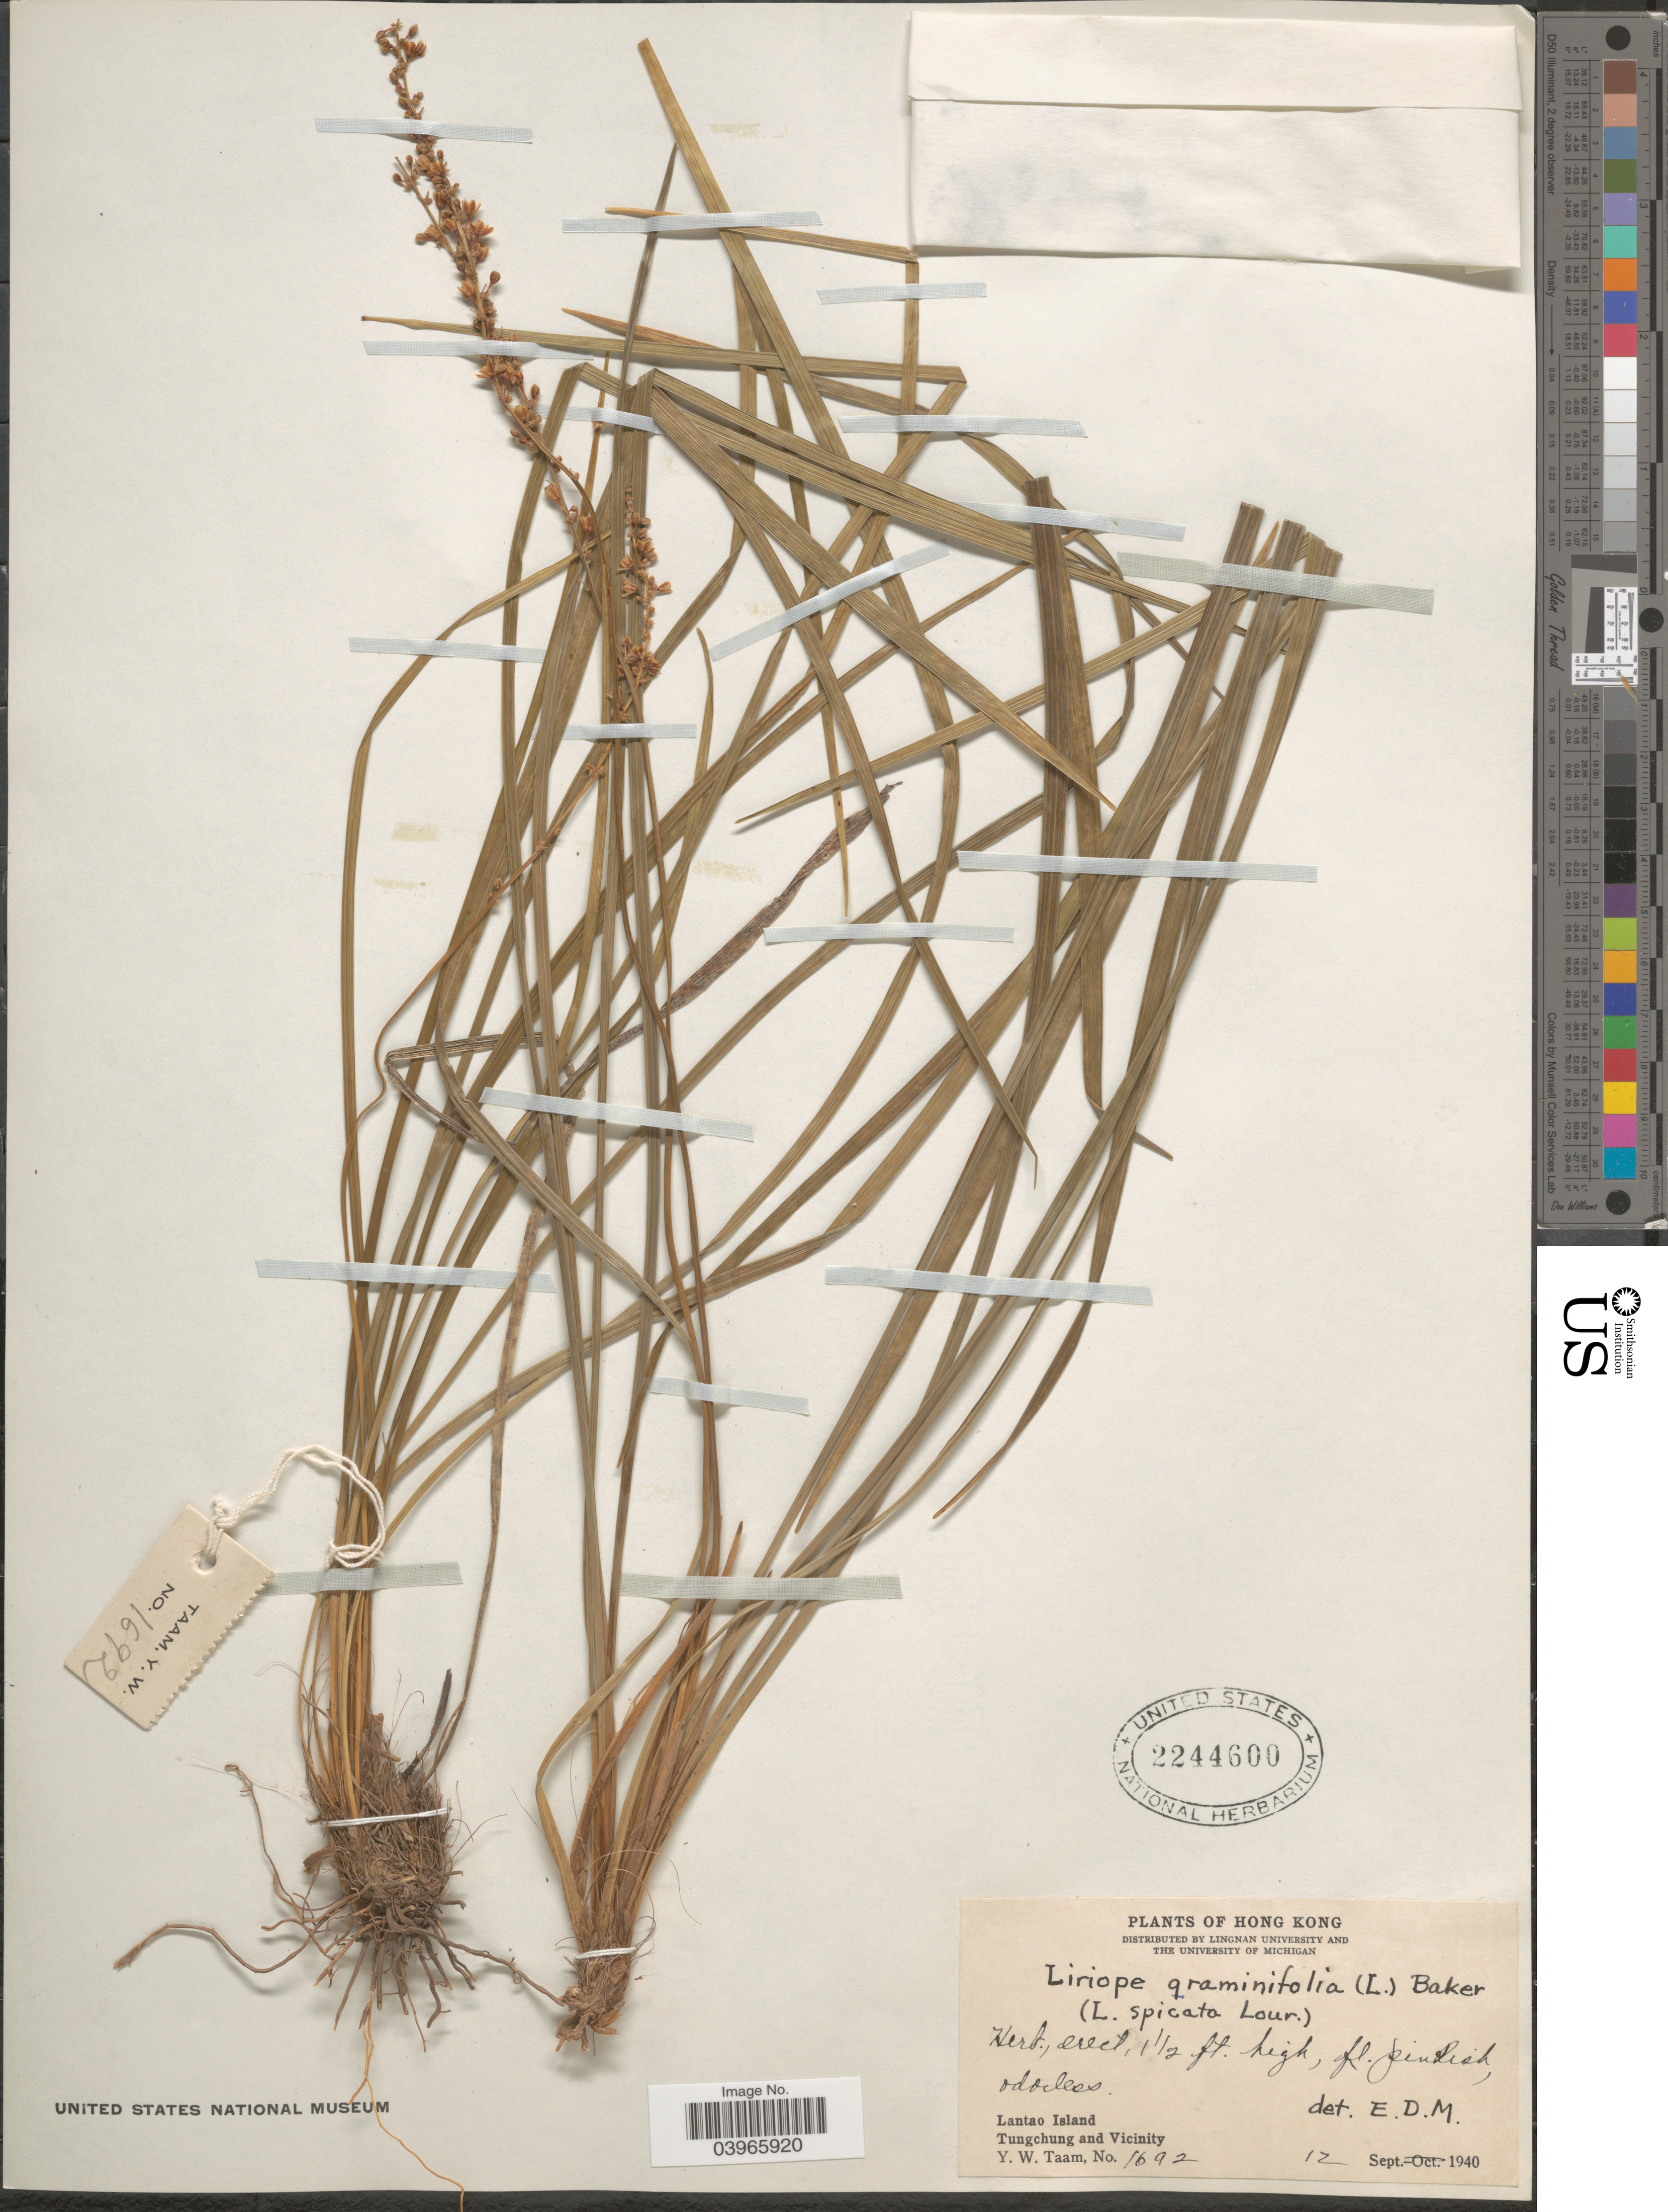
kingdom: Plantae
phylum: Tracheophyta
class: Liliopsida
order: Asparagales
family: Asparagaceae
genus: Liriope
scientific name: Liriope graminifolia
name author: (L.) Baker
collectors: Y. W. Taam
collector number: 1692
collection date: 1940-09-12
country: China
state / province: Hong Kong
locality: Lantao Island. Tungchung and Vicinity.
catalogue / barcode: US 2244600